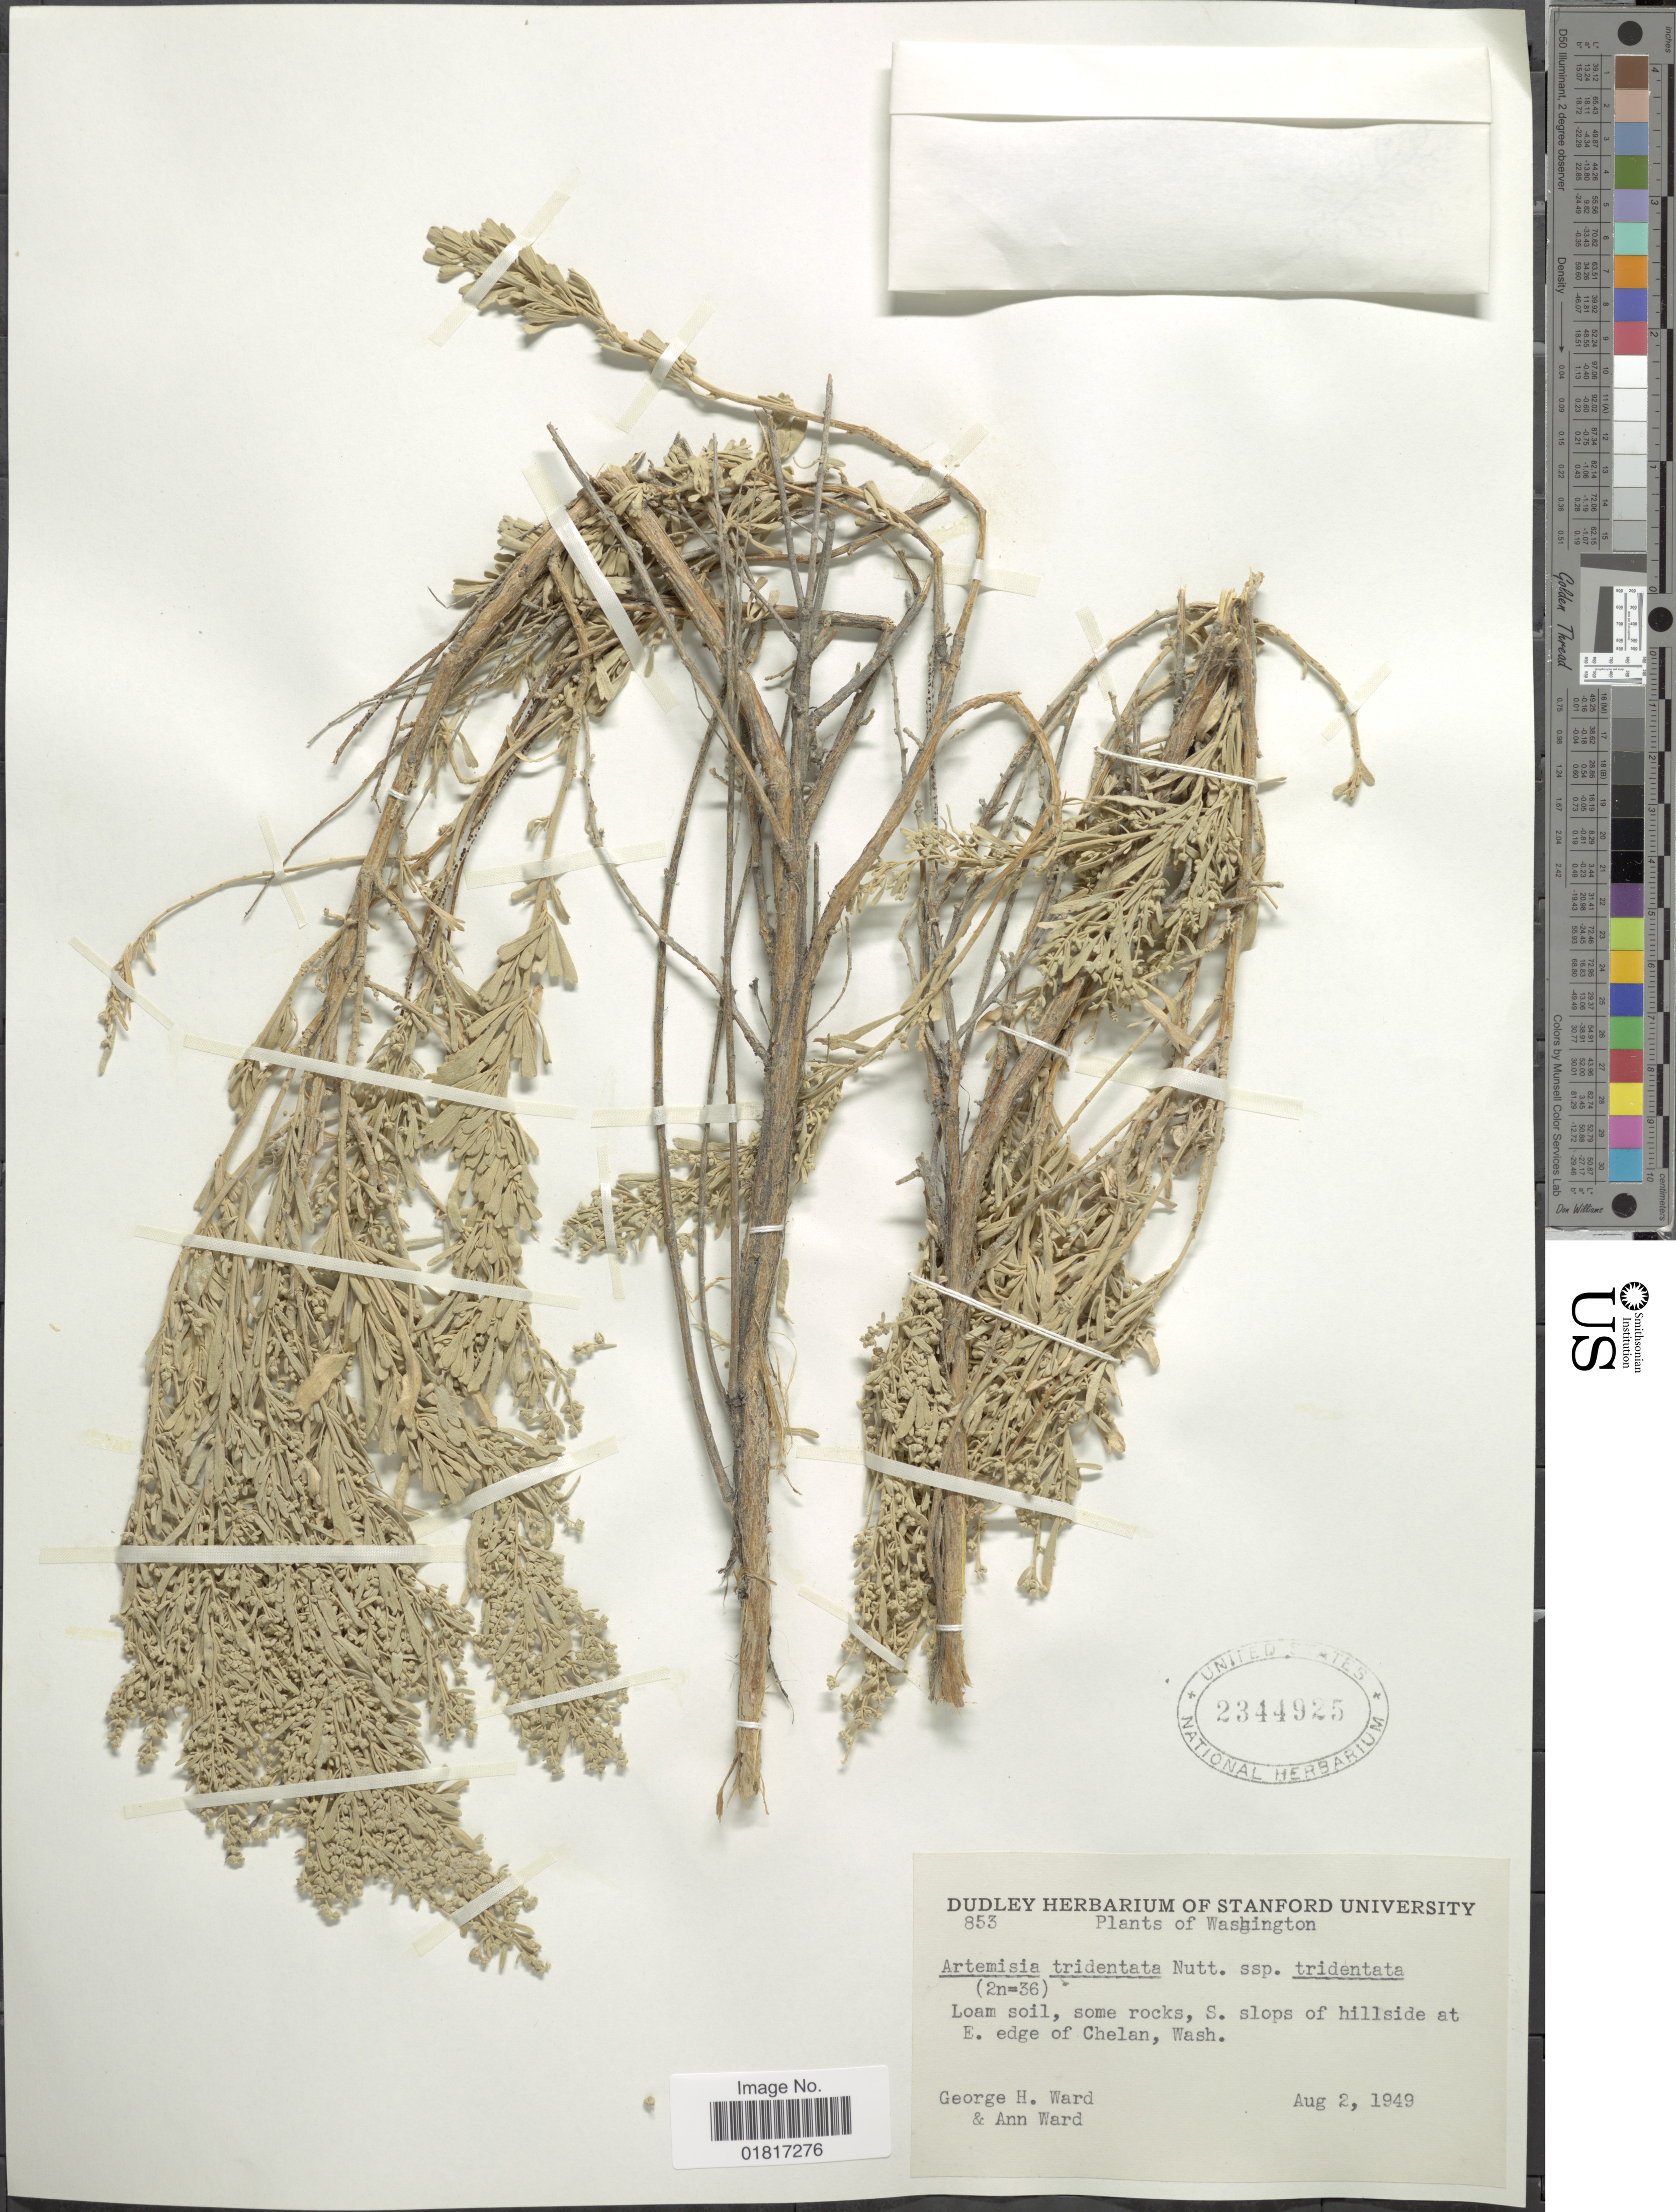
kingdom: Plantae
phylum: Tracheophyta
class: Magnoliopsida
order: Asterales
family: Asteraceae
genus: Artemisia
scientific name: Artemisia tridentata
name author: Nutt.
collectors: G. H. Ward & A. Ward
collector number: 853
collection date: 1949-08-02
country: United States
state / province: Washington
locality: Loam soil, some rocks, S. slope of hillside at E. edge of Chelan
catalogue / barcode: US 2344925